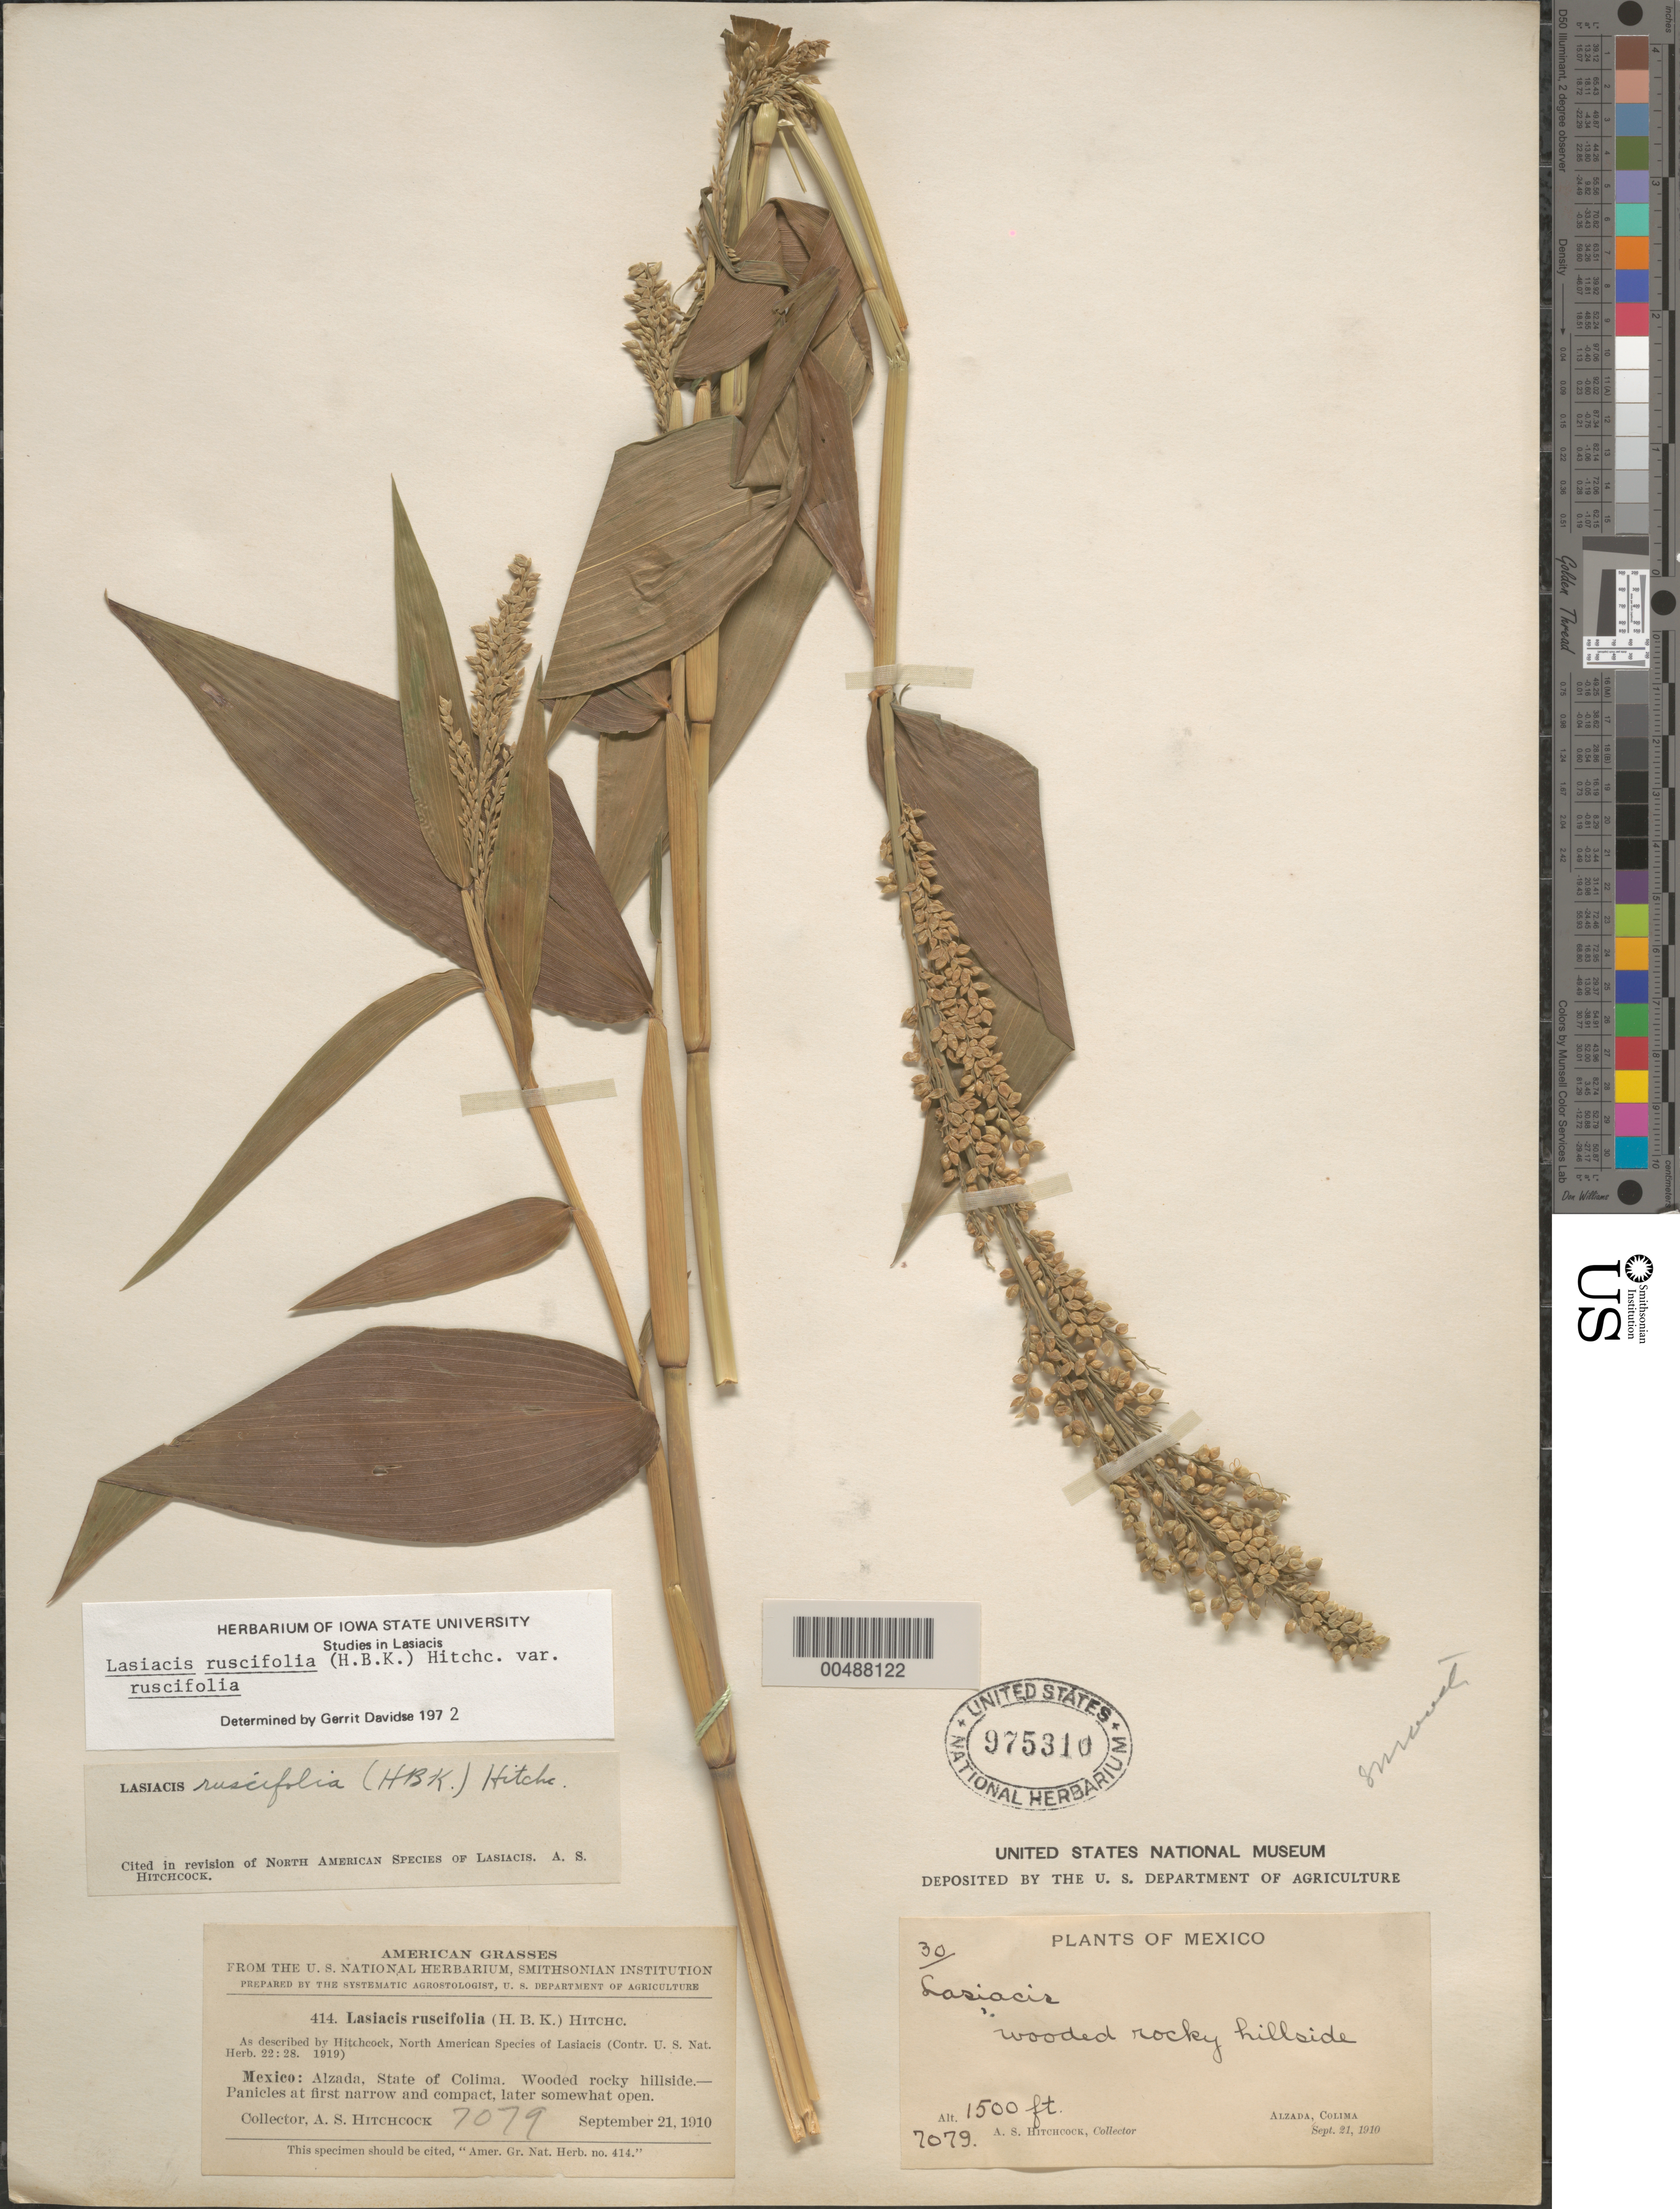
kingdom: Plantae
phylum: Tracheophyta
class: Liliopsida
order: Poales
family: Poaceae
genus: Lasiacis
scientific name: Lasiacis ruscifolia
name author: (Kunth) Hitchc.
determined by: Davidse, Gerrit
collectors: A. S. Hitchcock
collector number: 7079/414/30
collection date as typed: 21 Sep 1910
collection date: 1910-09-21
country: Mexico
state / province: Colima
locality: Alzada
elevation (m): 457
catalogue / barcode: US 975310